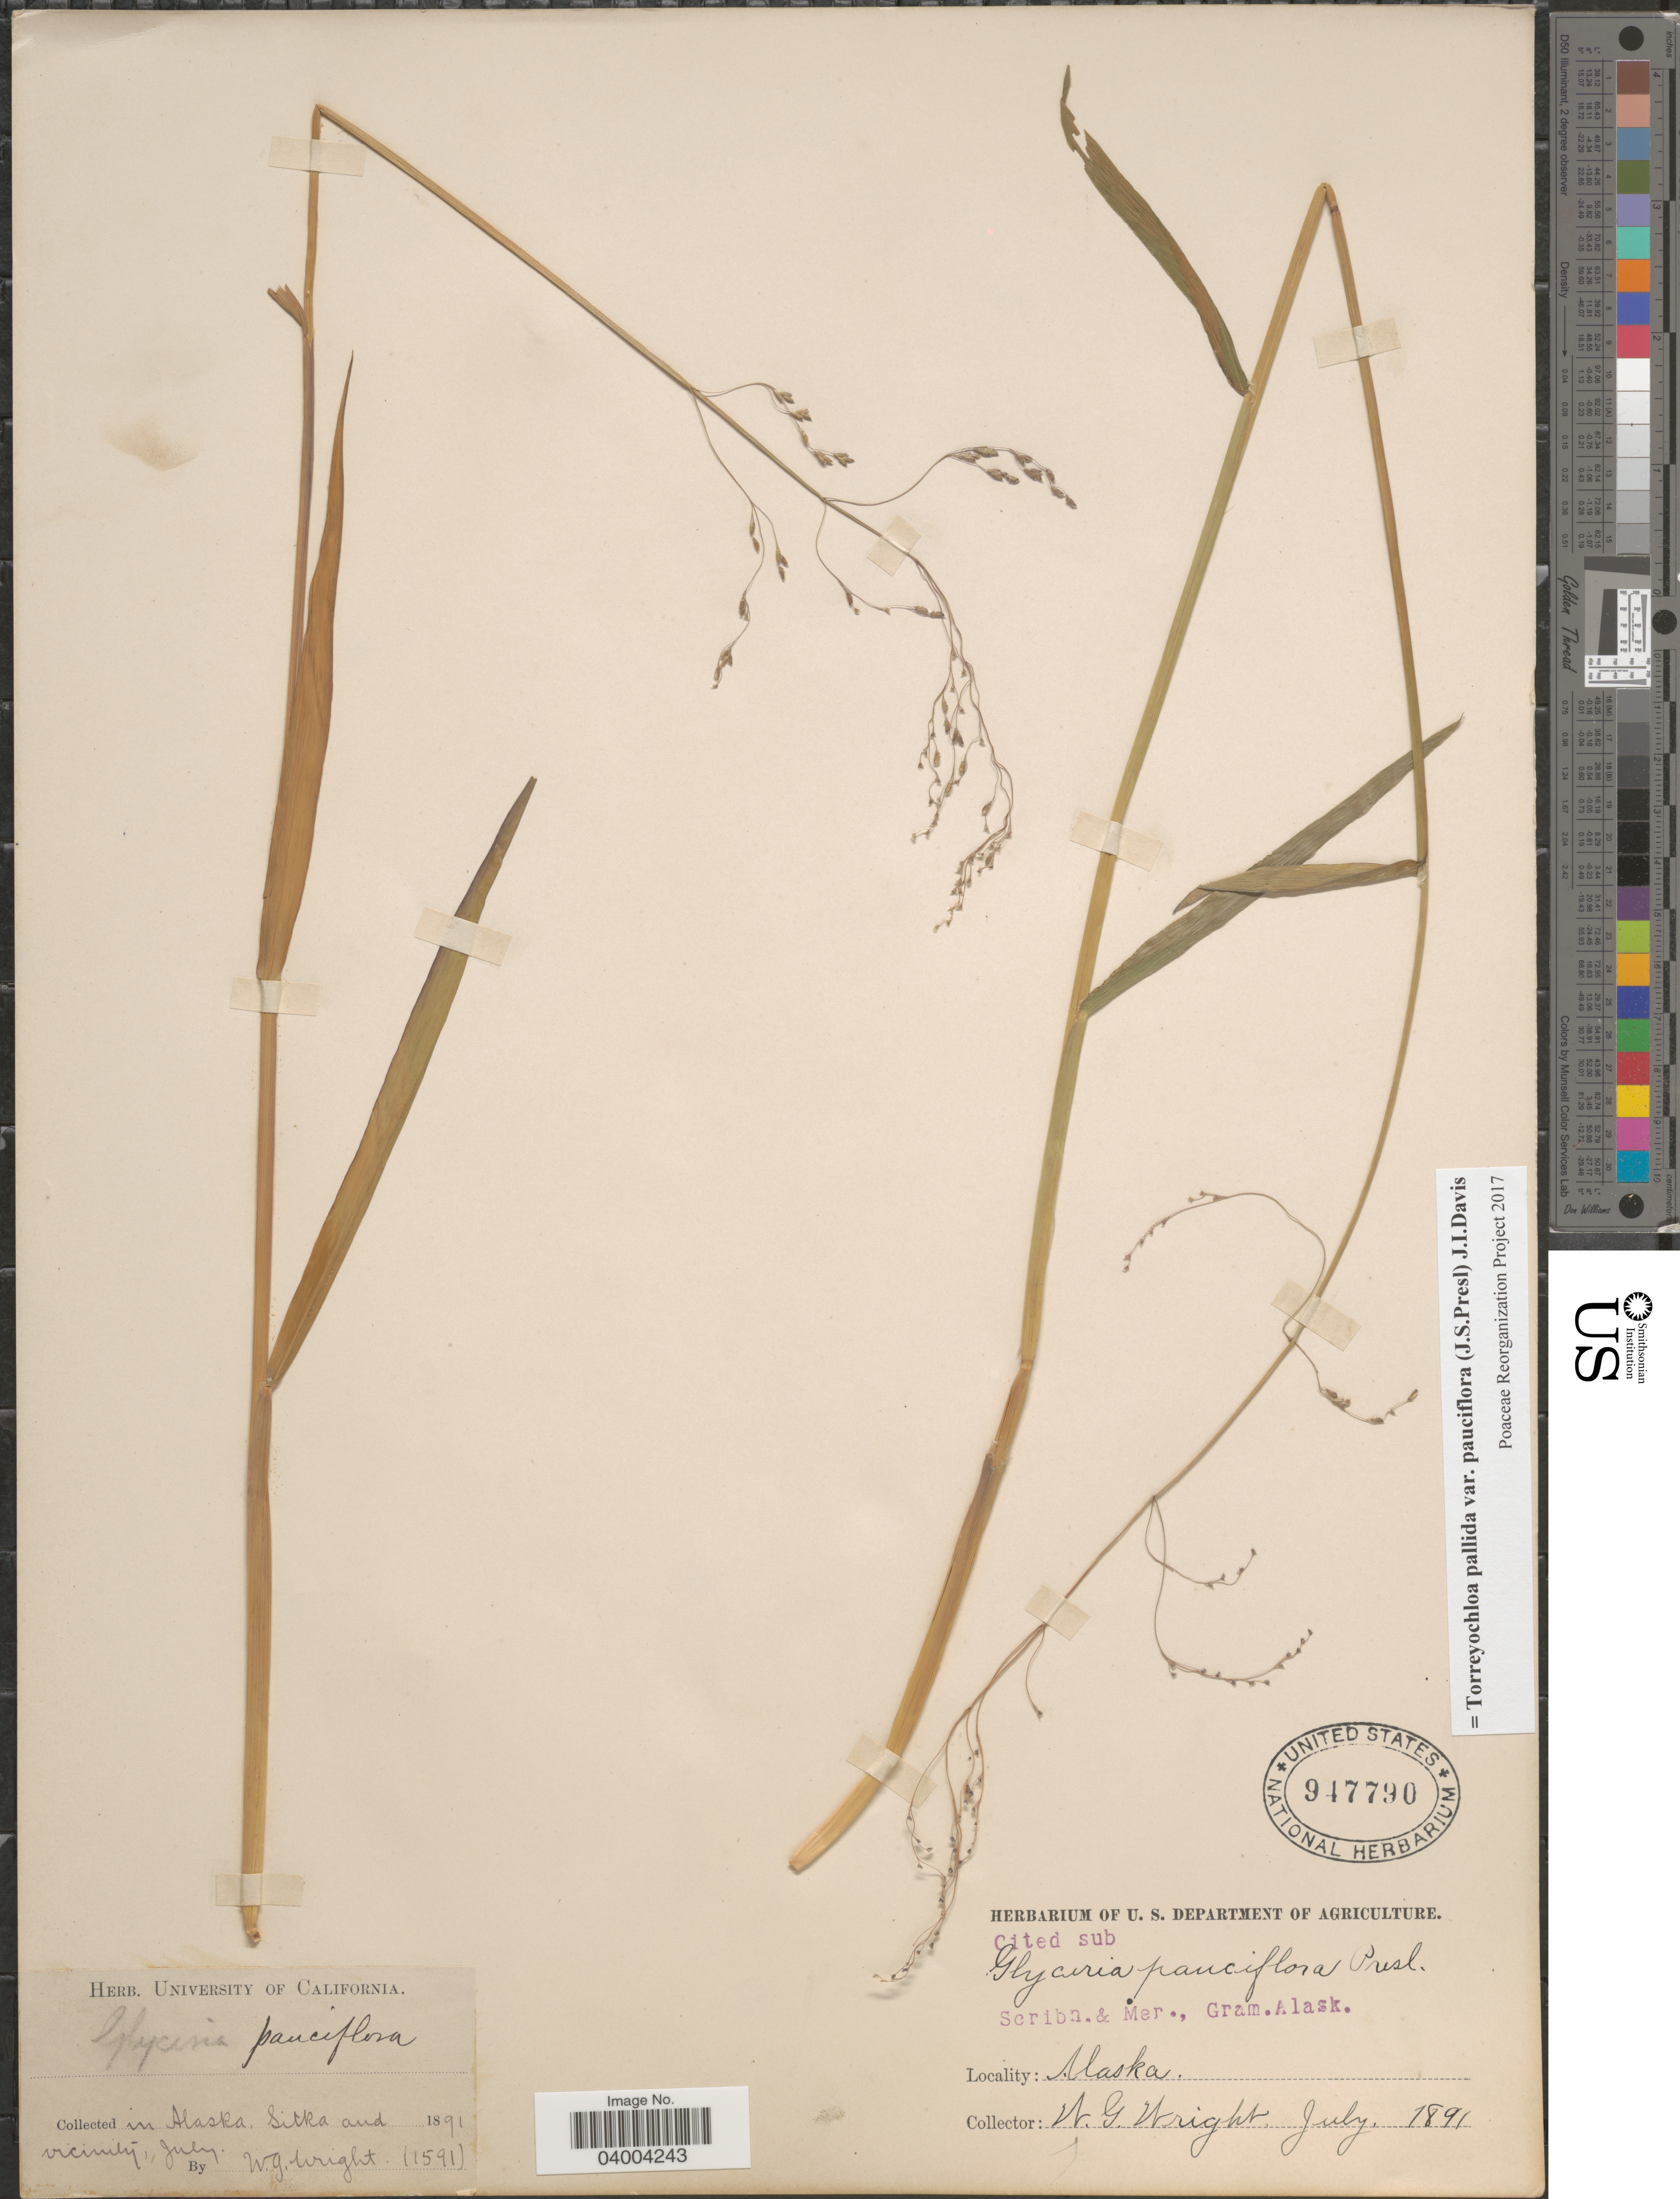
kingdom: Plantae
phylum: Tracheophyta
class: Liliopsida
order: Poales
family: Poaceae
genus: Torreyochloa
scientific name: Torreyochloa pallida var. pauciflora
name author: (J. Presl) J.I. Davis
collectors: W. G. Wright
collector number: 1591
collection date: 1891-07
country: United States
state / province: Alaska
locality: Sitka and vicinity.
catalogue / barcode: US 947790